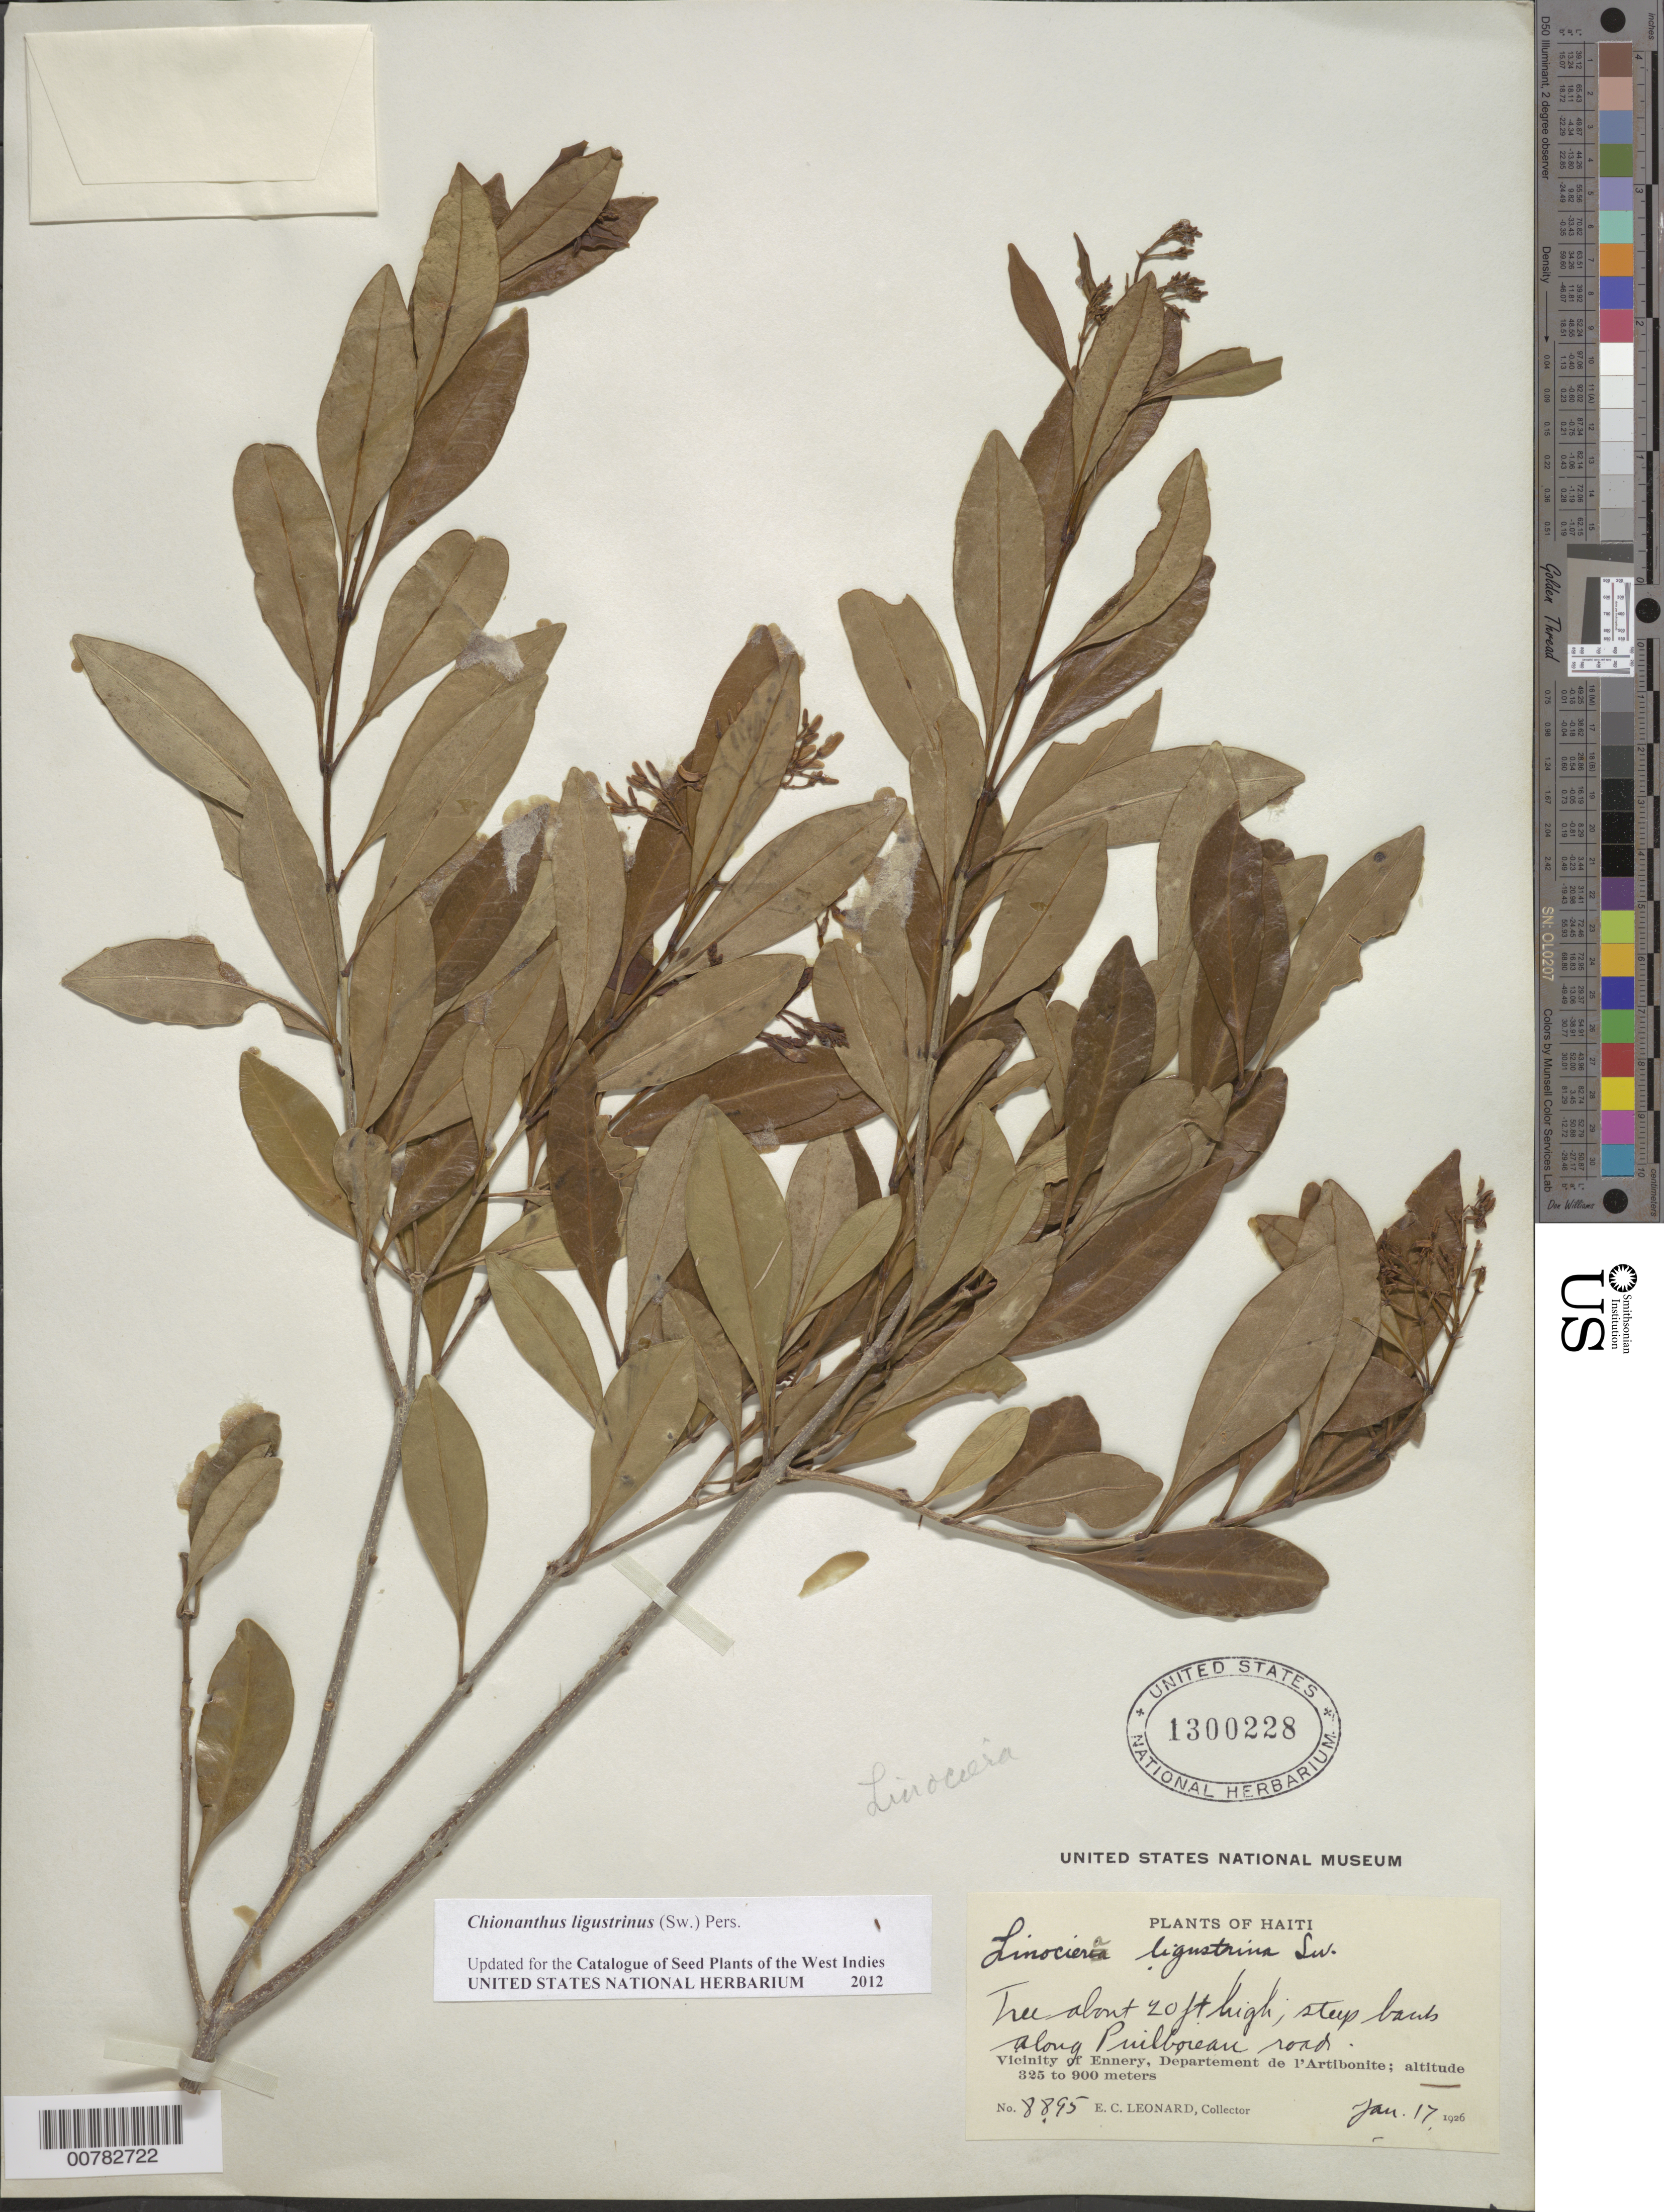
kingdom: Plantae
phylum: Tracheophyta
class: Magnoliopsida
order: Lamiales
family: Oleaceae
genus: Chionanthus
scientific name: Chionanthus ligustrinus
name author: (Sw.) Pers.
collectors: E. C. Leonard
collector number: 8895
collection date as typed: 17 Jan 1926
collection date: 1926-01-17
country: Haiti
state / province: Artibonite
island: Hispaniola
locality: Vicinity of Ennery, along Puilboreau road.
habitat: Steep banks along road.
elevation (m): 325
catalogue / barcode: US 1300228